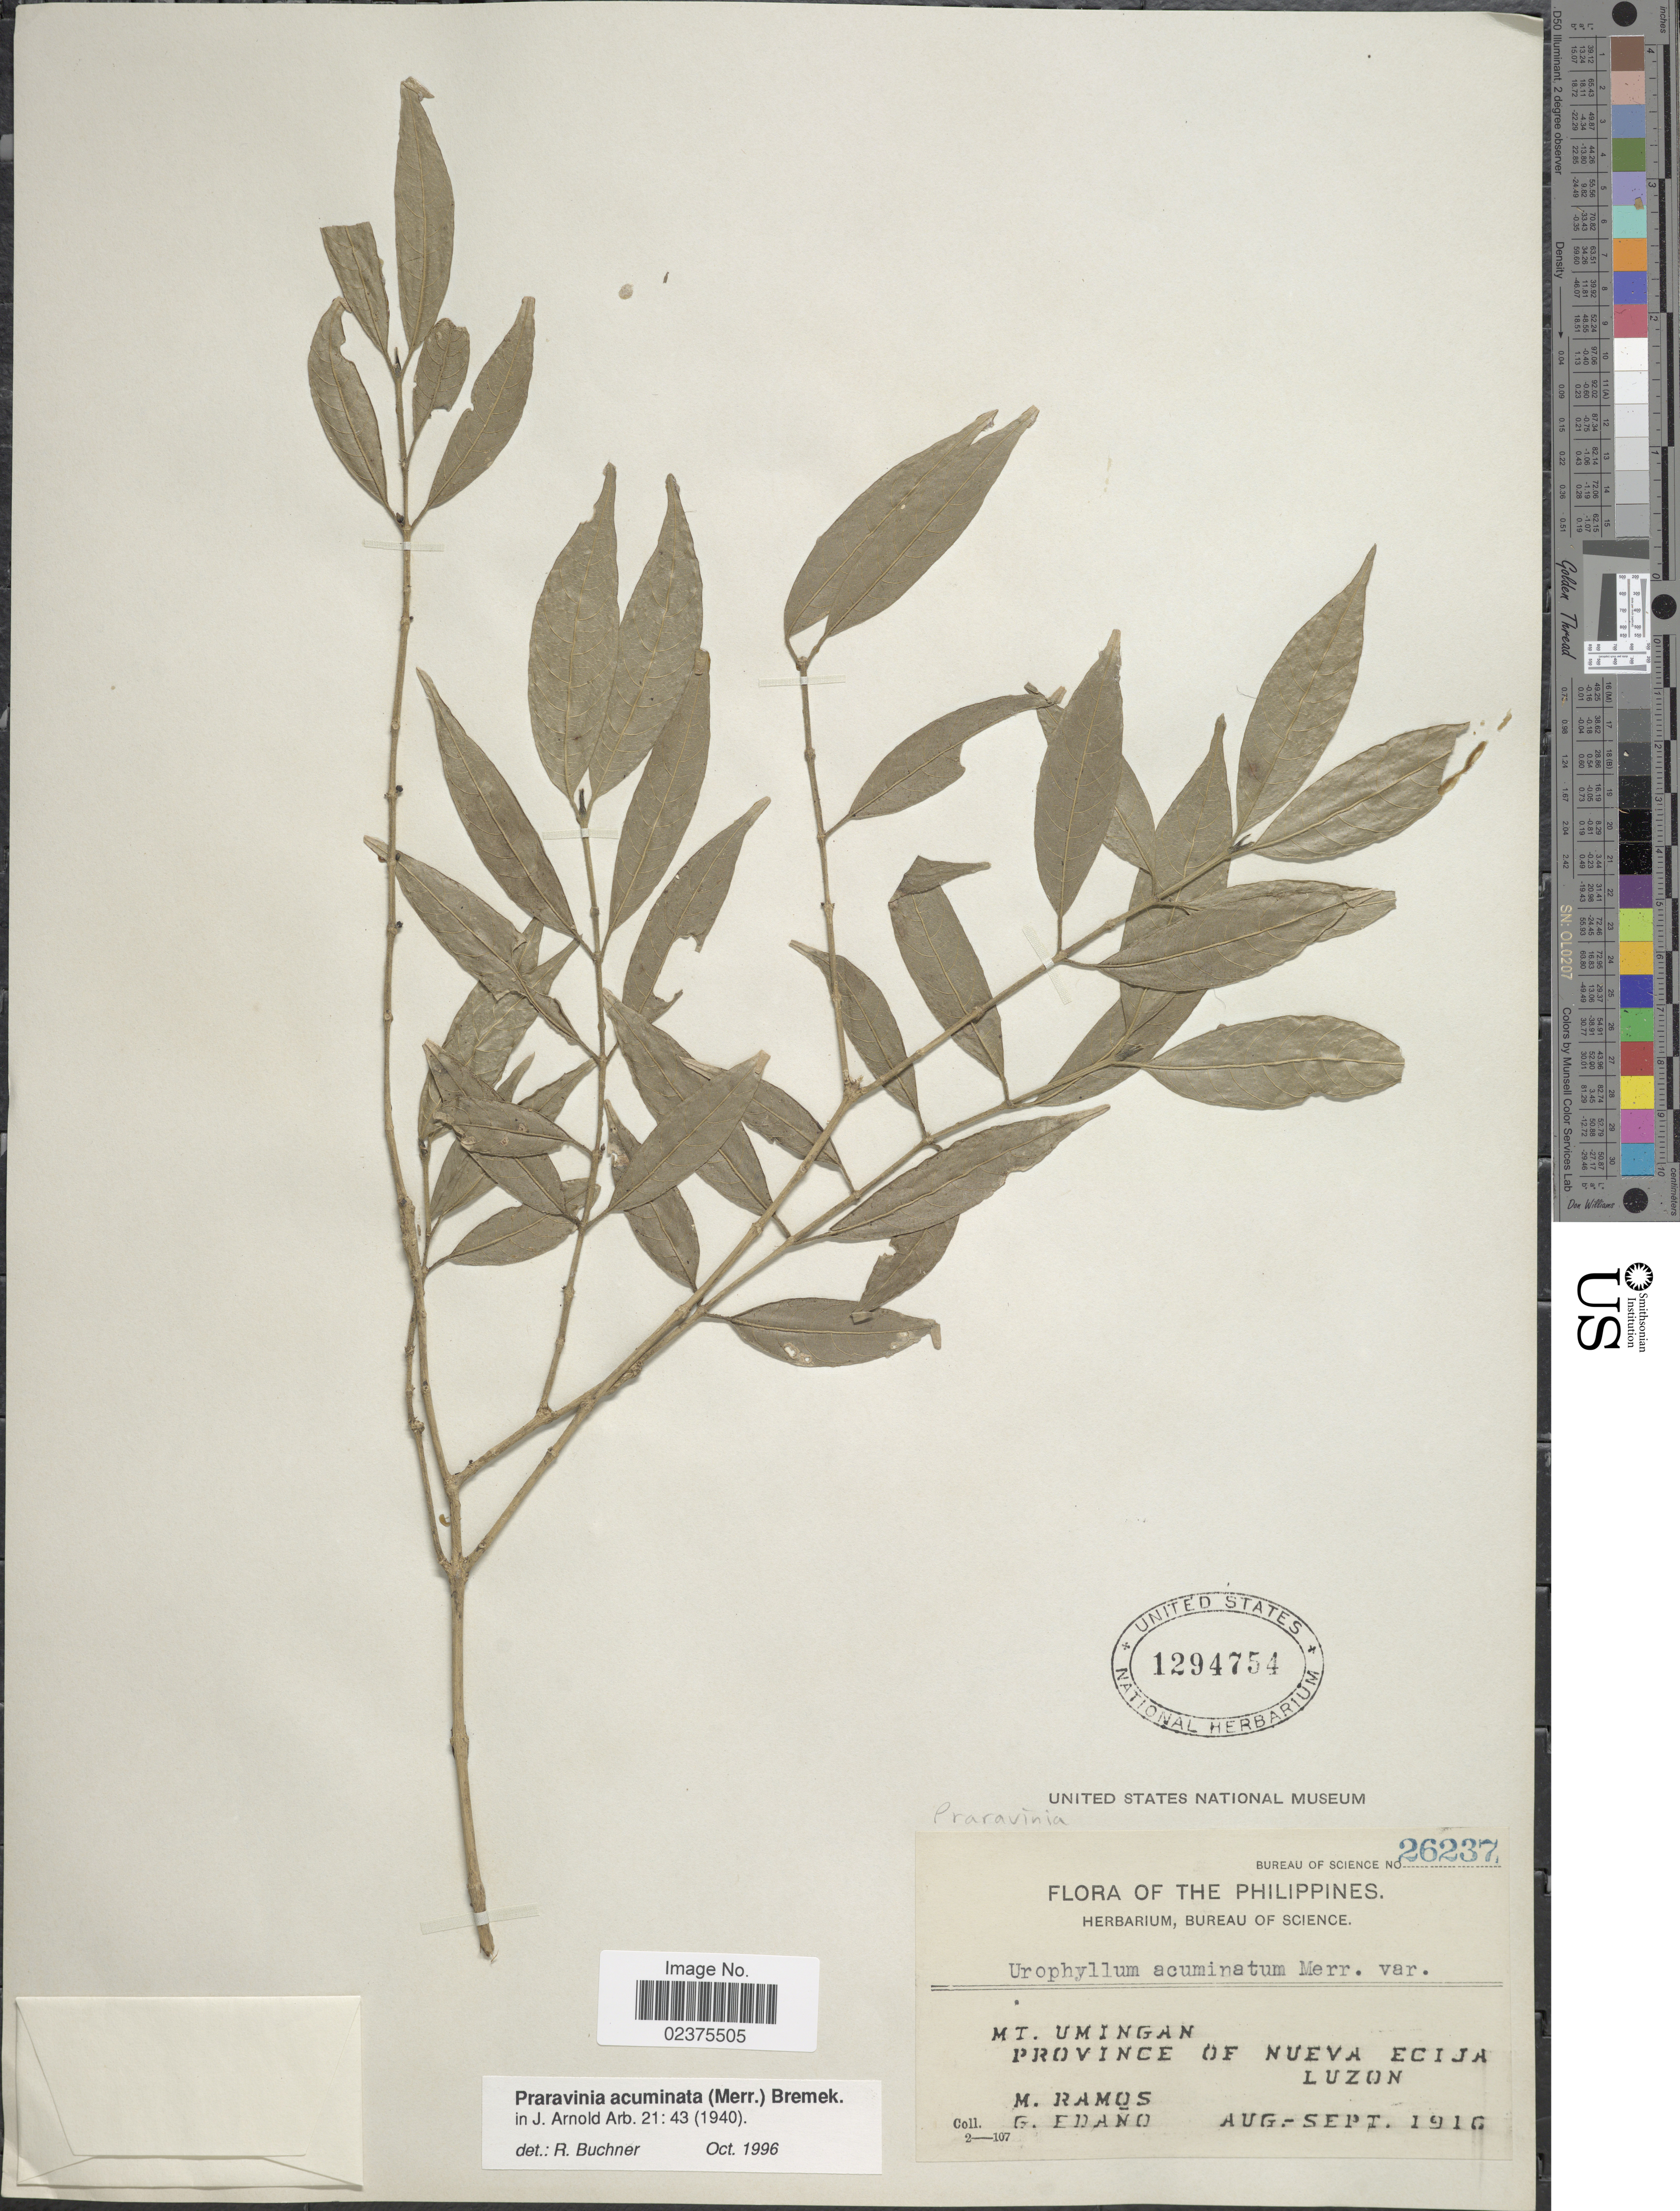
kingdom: Plantae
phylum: Tracheophyta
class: Magnoliopsida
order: Gentianales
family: Rubiaceae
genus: Praravinia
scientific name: Praravinia acuminata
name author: (Merr.) Bremek.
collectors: M. Ramos & G. Edaño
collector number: Bureau of Science 26237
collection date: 1916-08/1916-09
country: Philippines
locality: Mt. Umingan, Province of Nueva Ecija, Luzon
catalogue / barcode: US 1294754